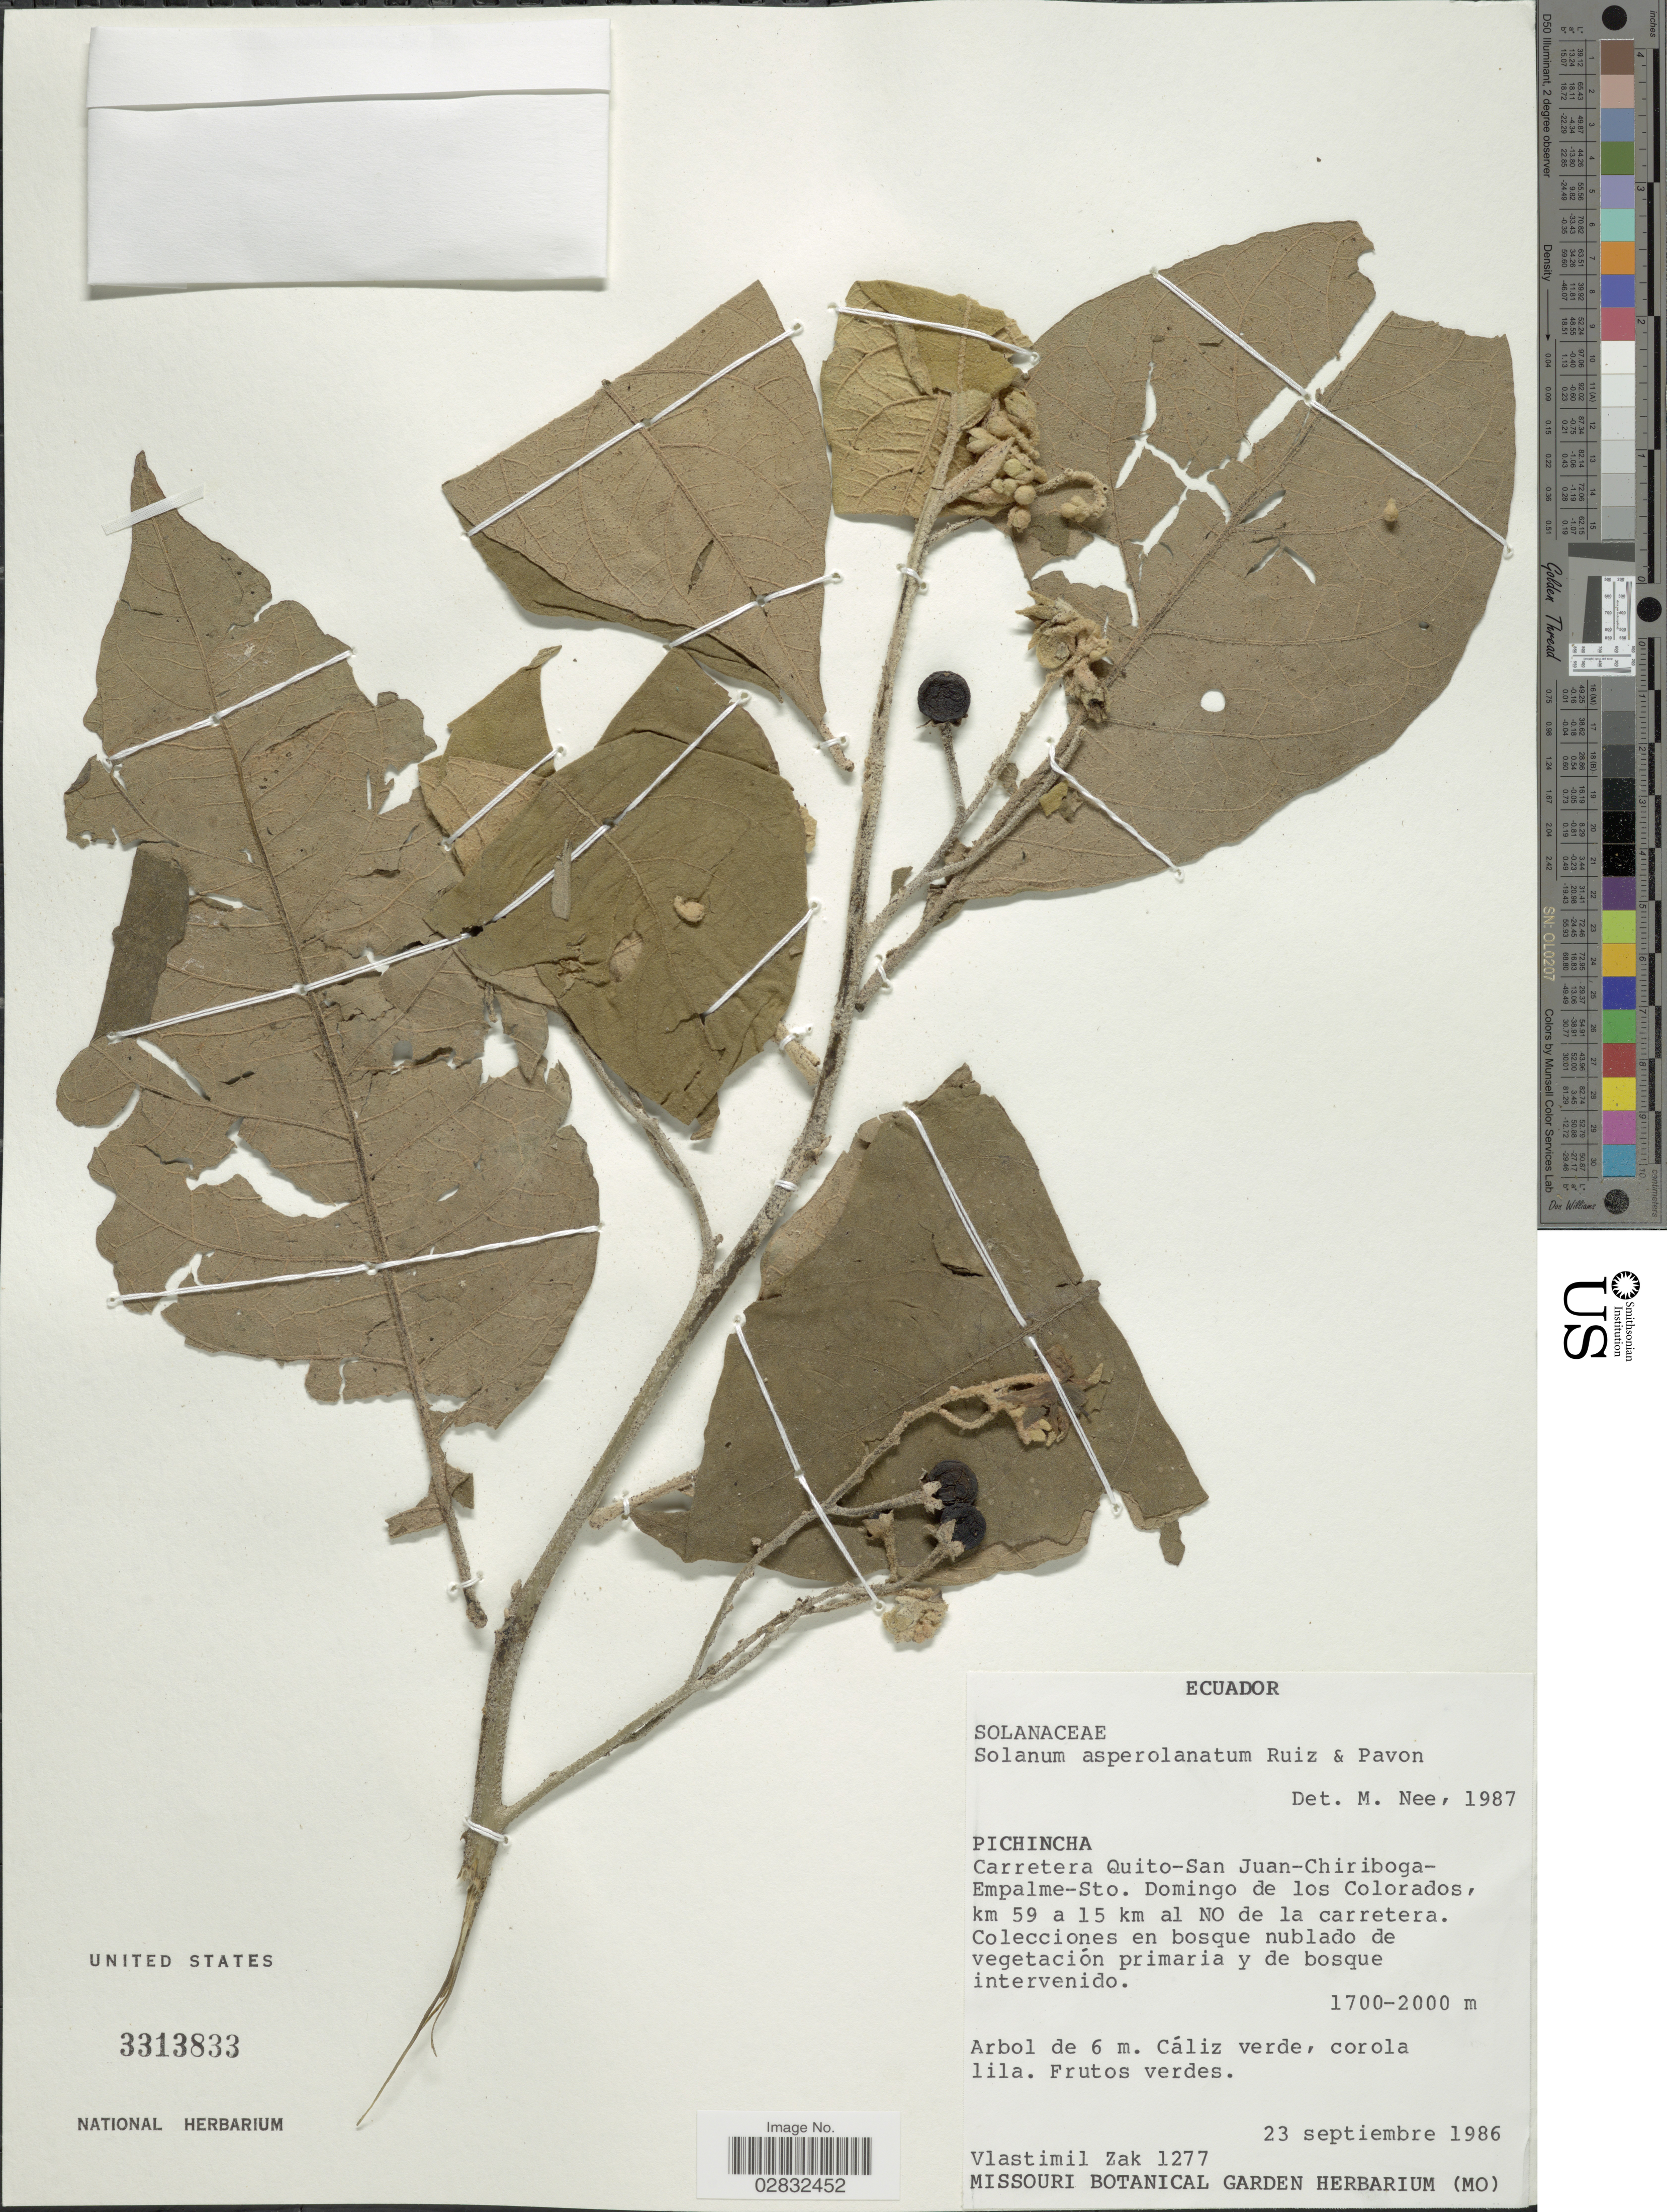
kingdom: Plantae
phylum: Tracheophyta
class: Magnoliopsida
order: Solanales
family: Solanaceae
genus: Solanum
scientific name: Solanum asperolatum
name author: Ruiz & Pav.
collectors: V. Zak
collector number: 1277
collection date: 1986-09-23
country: Ecuador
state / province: Pichincha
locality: Carretera Quito-San Juan-Chiriboga-Empalme-Sto., Domingo de los Colorados, km 59 a 15 km al NO de la carretera.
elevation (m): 1700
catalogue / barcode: US 3313833